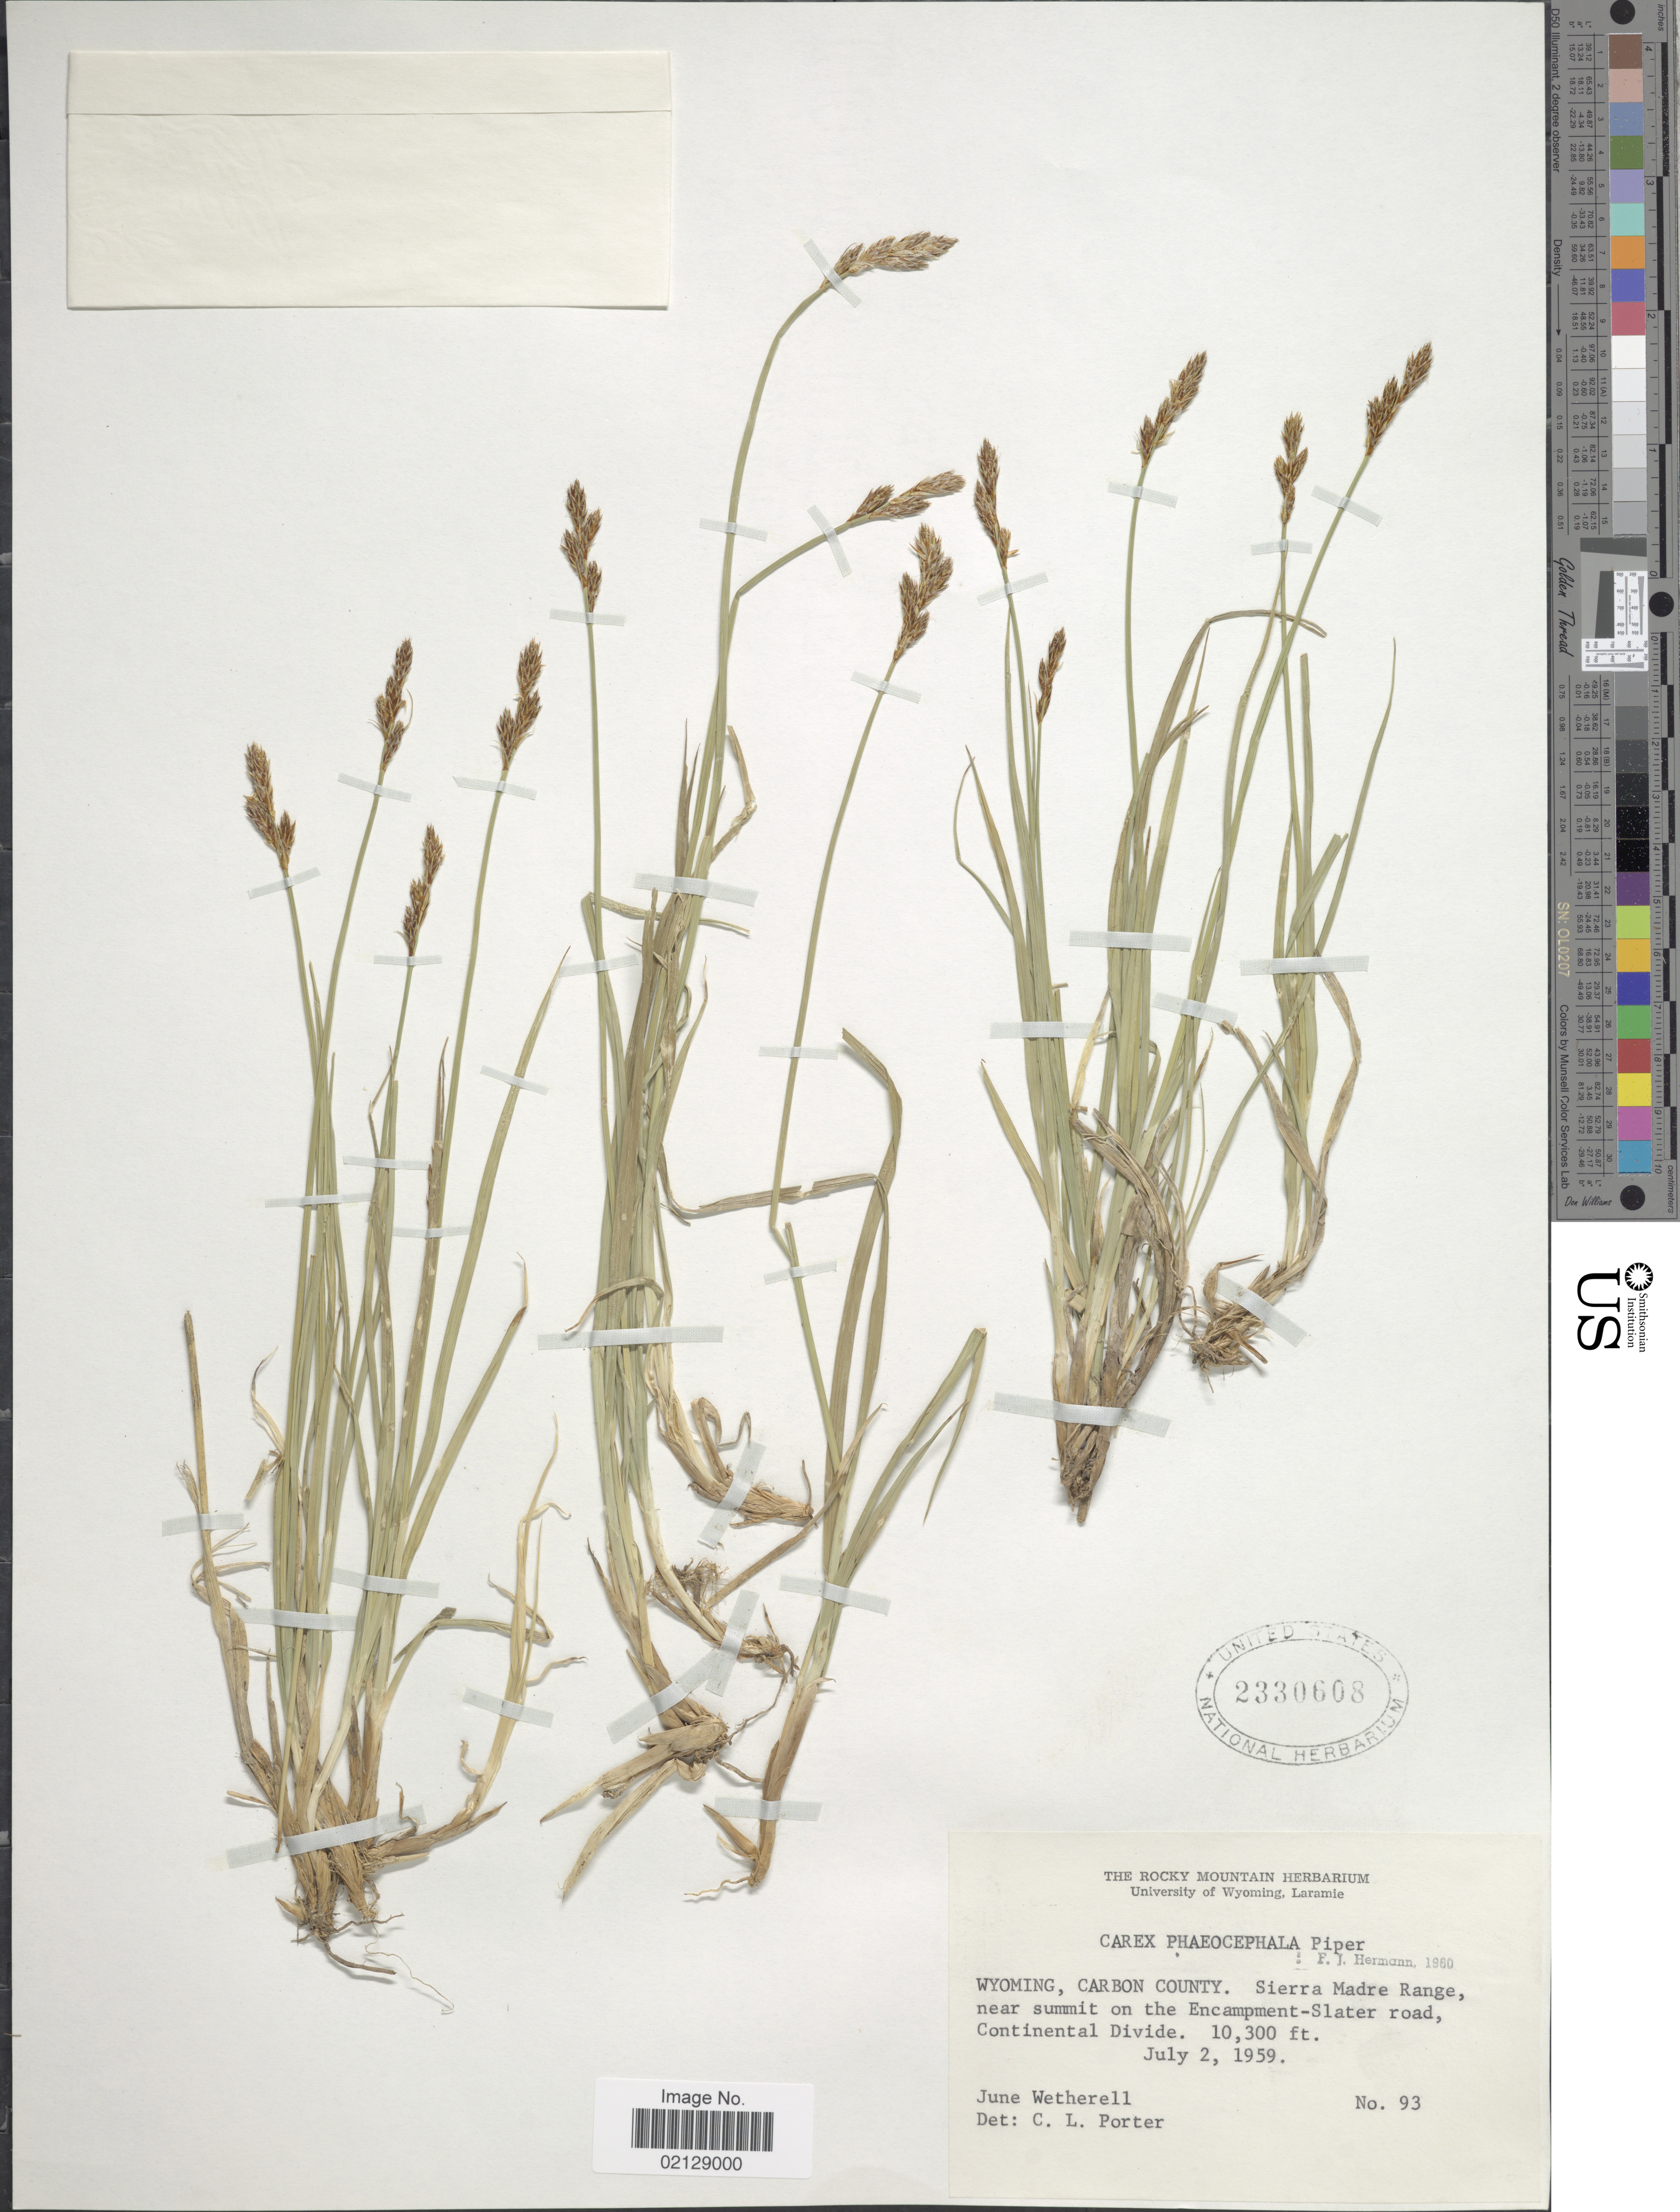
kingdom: Plantae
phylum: Tracheophyta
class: Liliopsida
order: Poales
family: Cyperaceae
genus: Carex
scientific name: Carex phaeocephala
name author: Piper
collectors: J. Wetherell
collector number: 93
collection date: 1959-07-02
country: United States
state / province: Wyoming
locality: Carbon County, Sierra Madre Range, near summit on the Encampment-Slater road, Continental Divide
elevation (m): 3139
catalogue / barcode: US 2330608